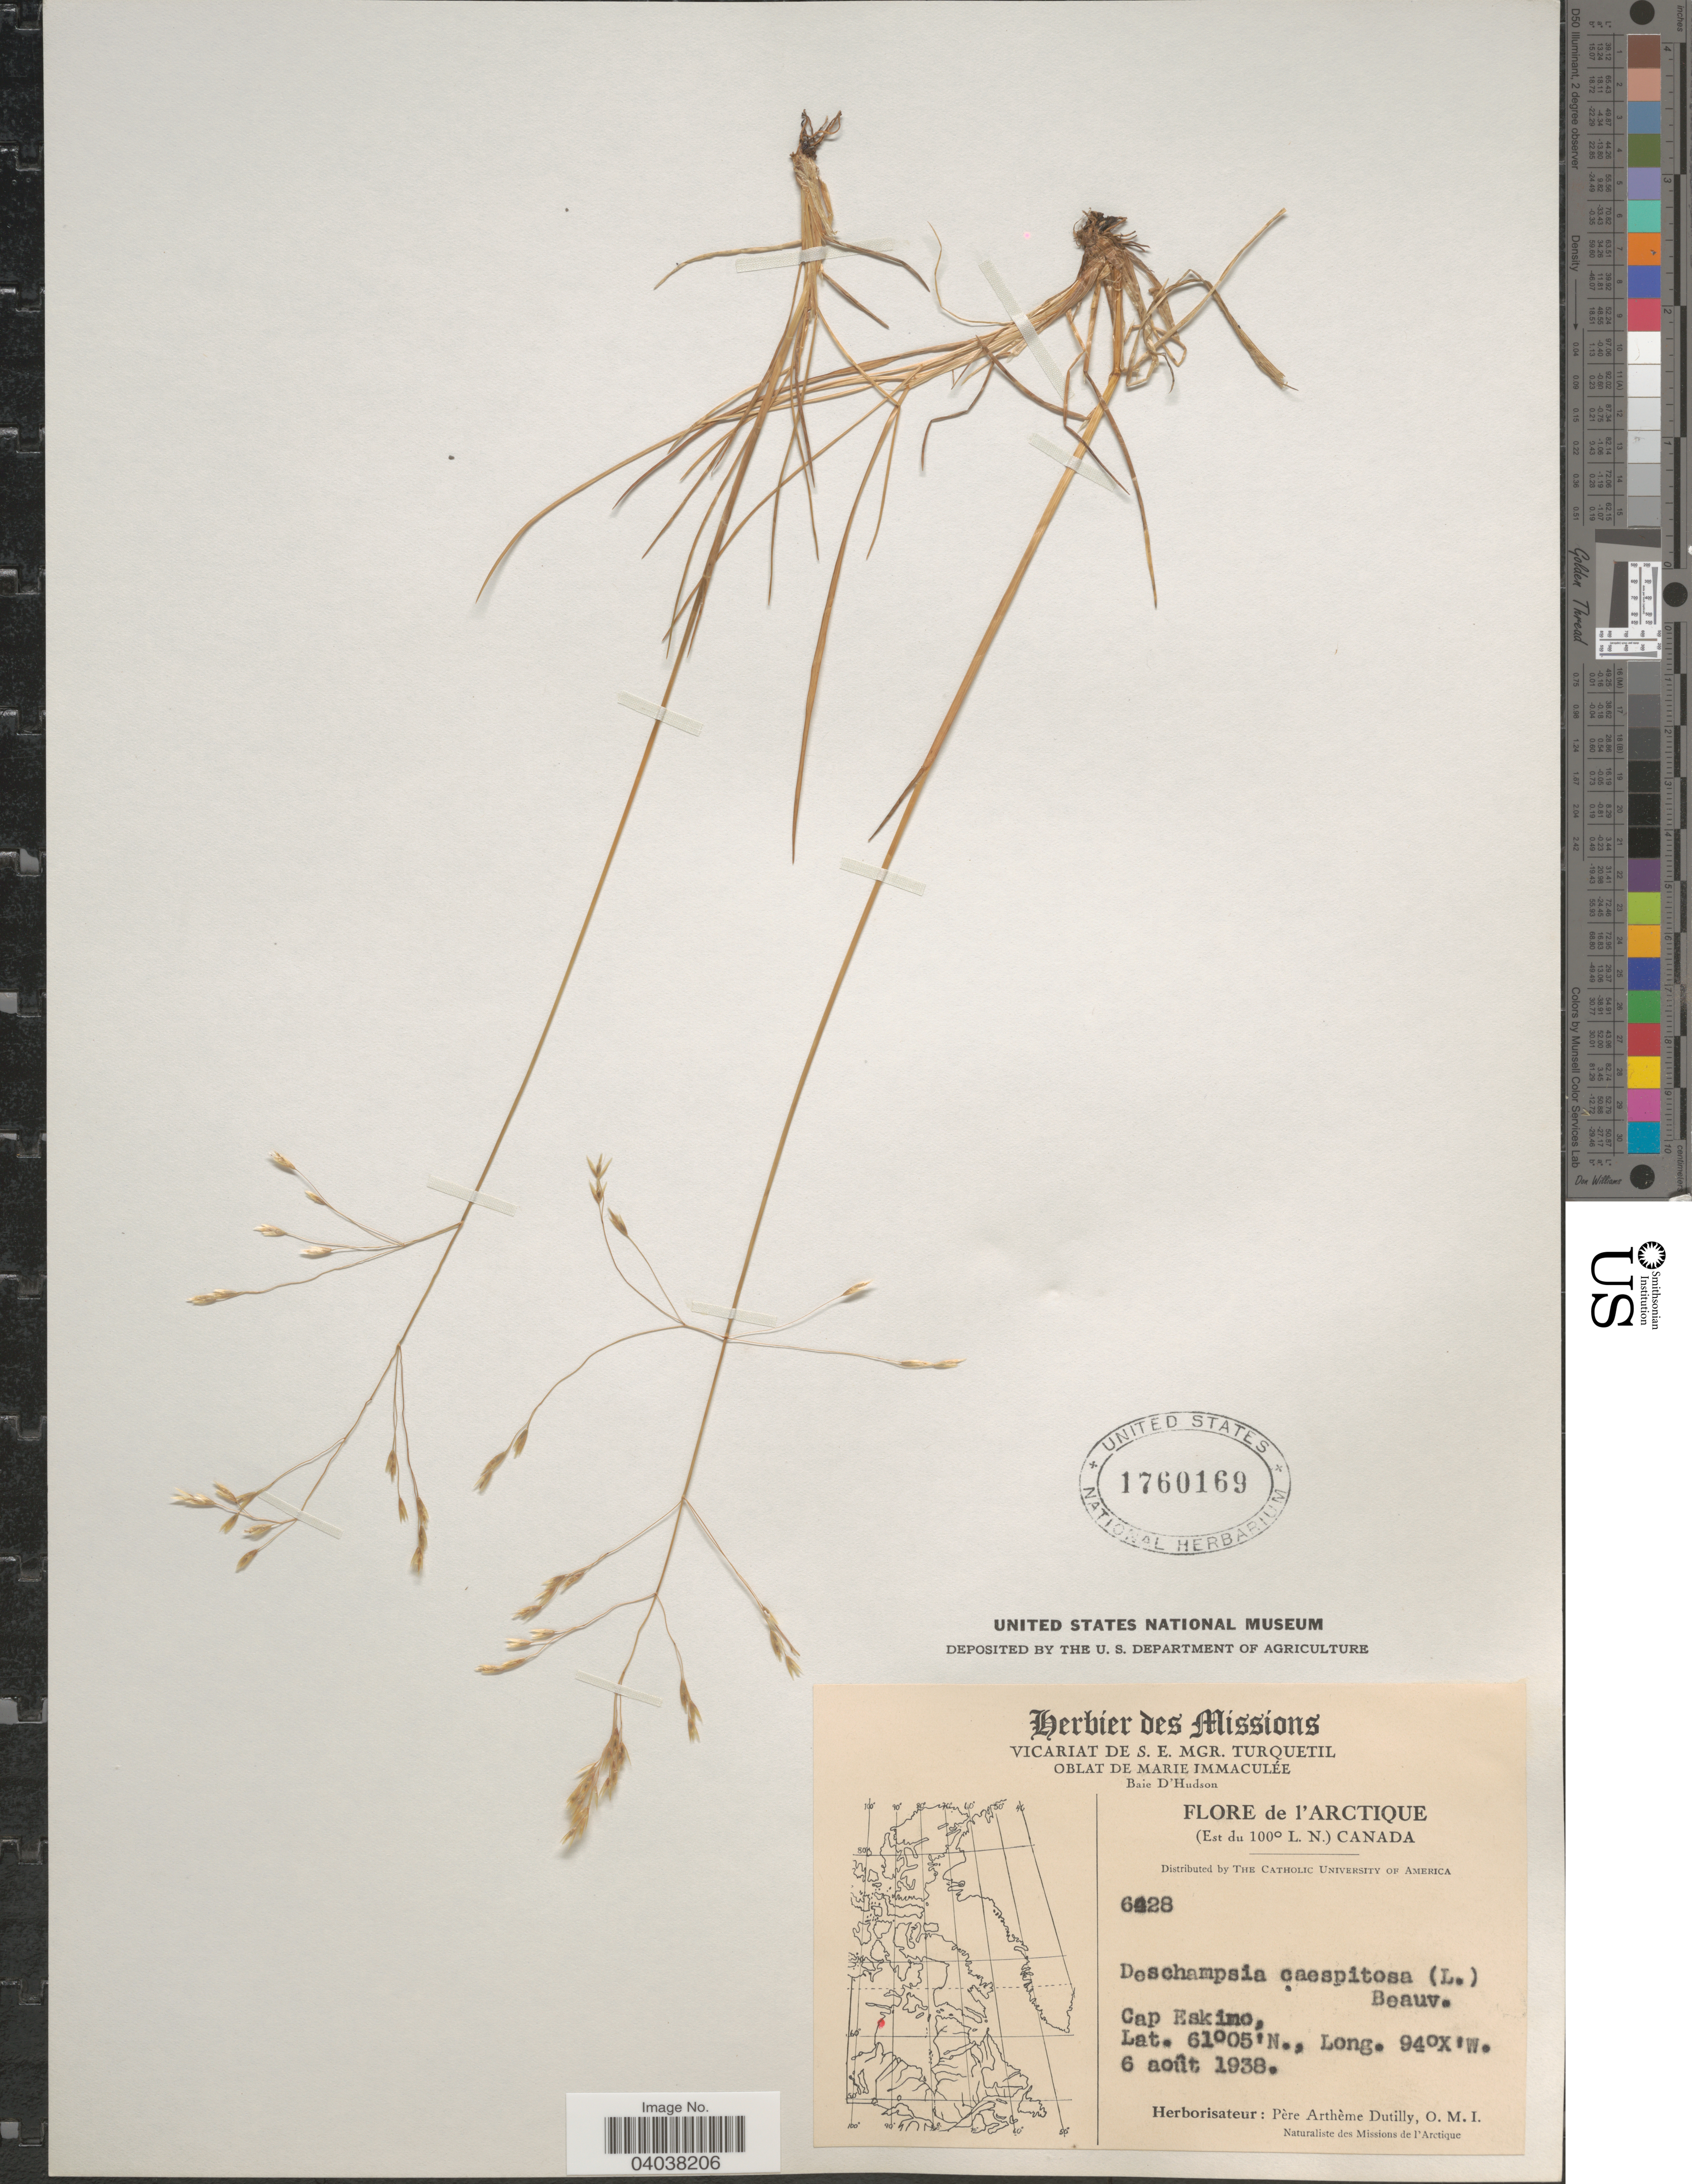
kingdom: Plantae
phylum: Tracheophyta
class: Liliopsida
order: Poales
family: Poaceae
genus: Deschampsia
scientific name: Deschampsia cespitosa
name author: (L.) P. Beauv.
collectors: ex Herb. Pêre Arthême Dutilly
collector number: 6428*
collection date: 1938-08-06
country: Canada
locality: L'Arctique. (Est du 100° L. N.). Cap Eskimo.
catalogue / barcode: US 1760169